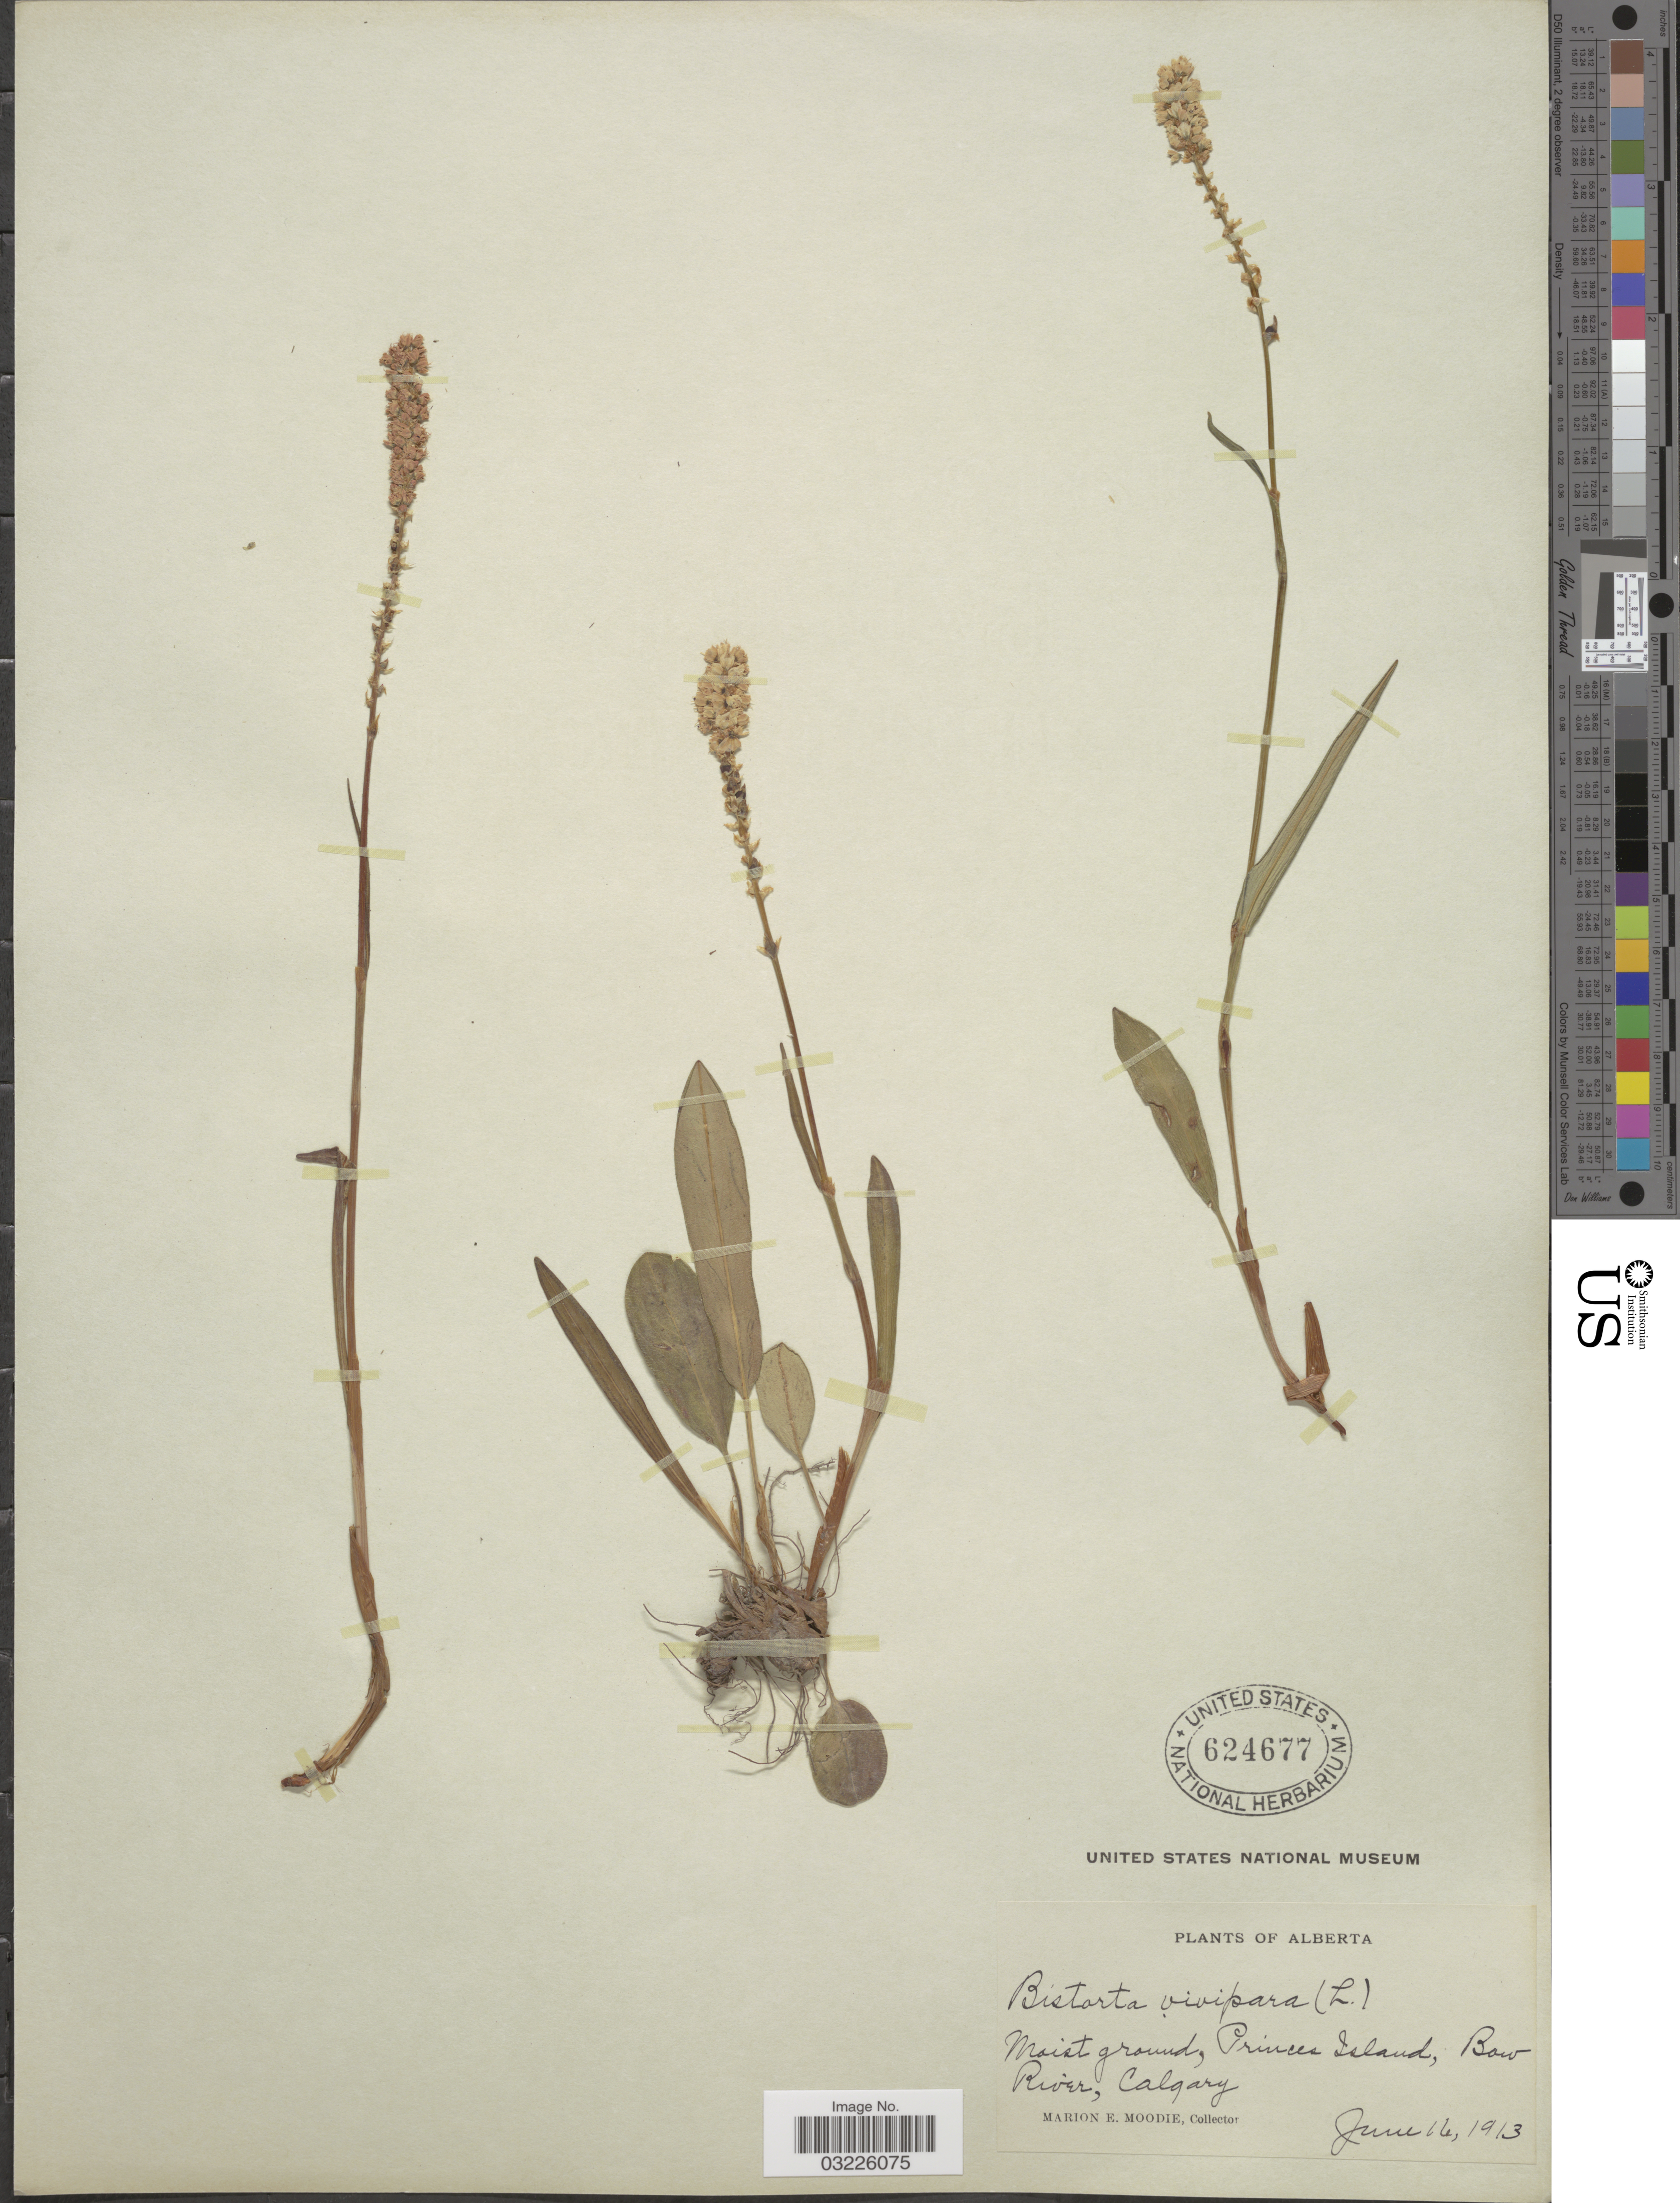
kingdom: Plantae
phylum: Tracheophyta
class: Magnoliopsida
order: Caryophyllales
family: Polygonaceae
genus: Bistorta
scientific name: Bistorta vivipara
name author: (L.) Delarbre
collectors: M. E. Moodie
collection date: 1913-06-16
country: Canada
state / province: Alberta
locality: Princes Island, Bow River, Calgary.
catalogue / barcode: US 624677